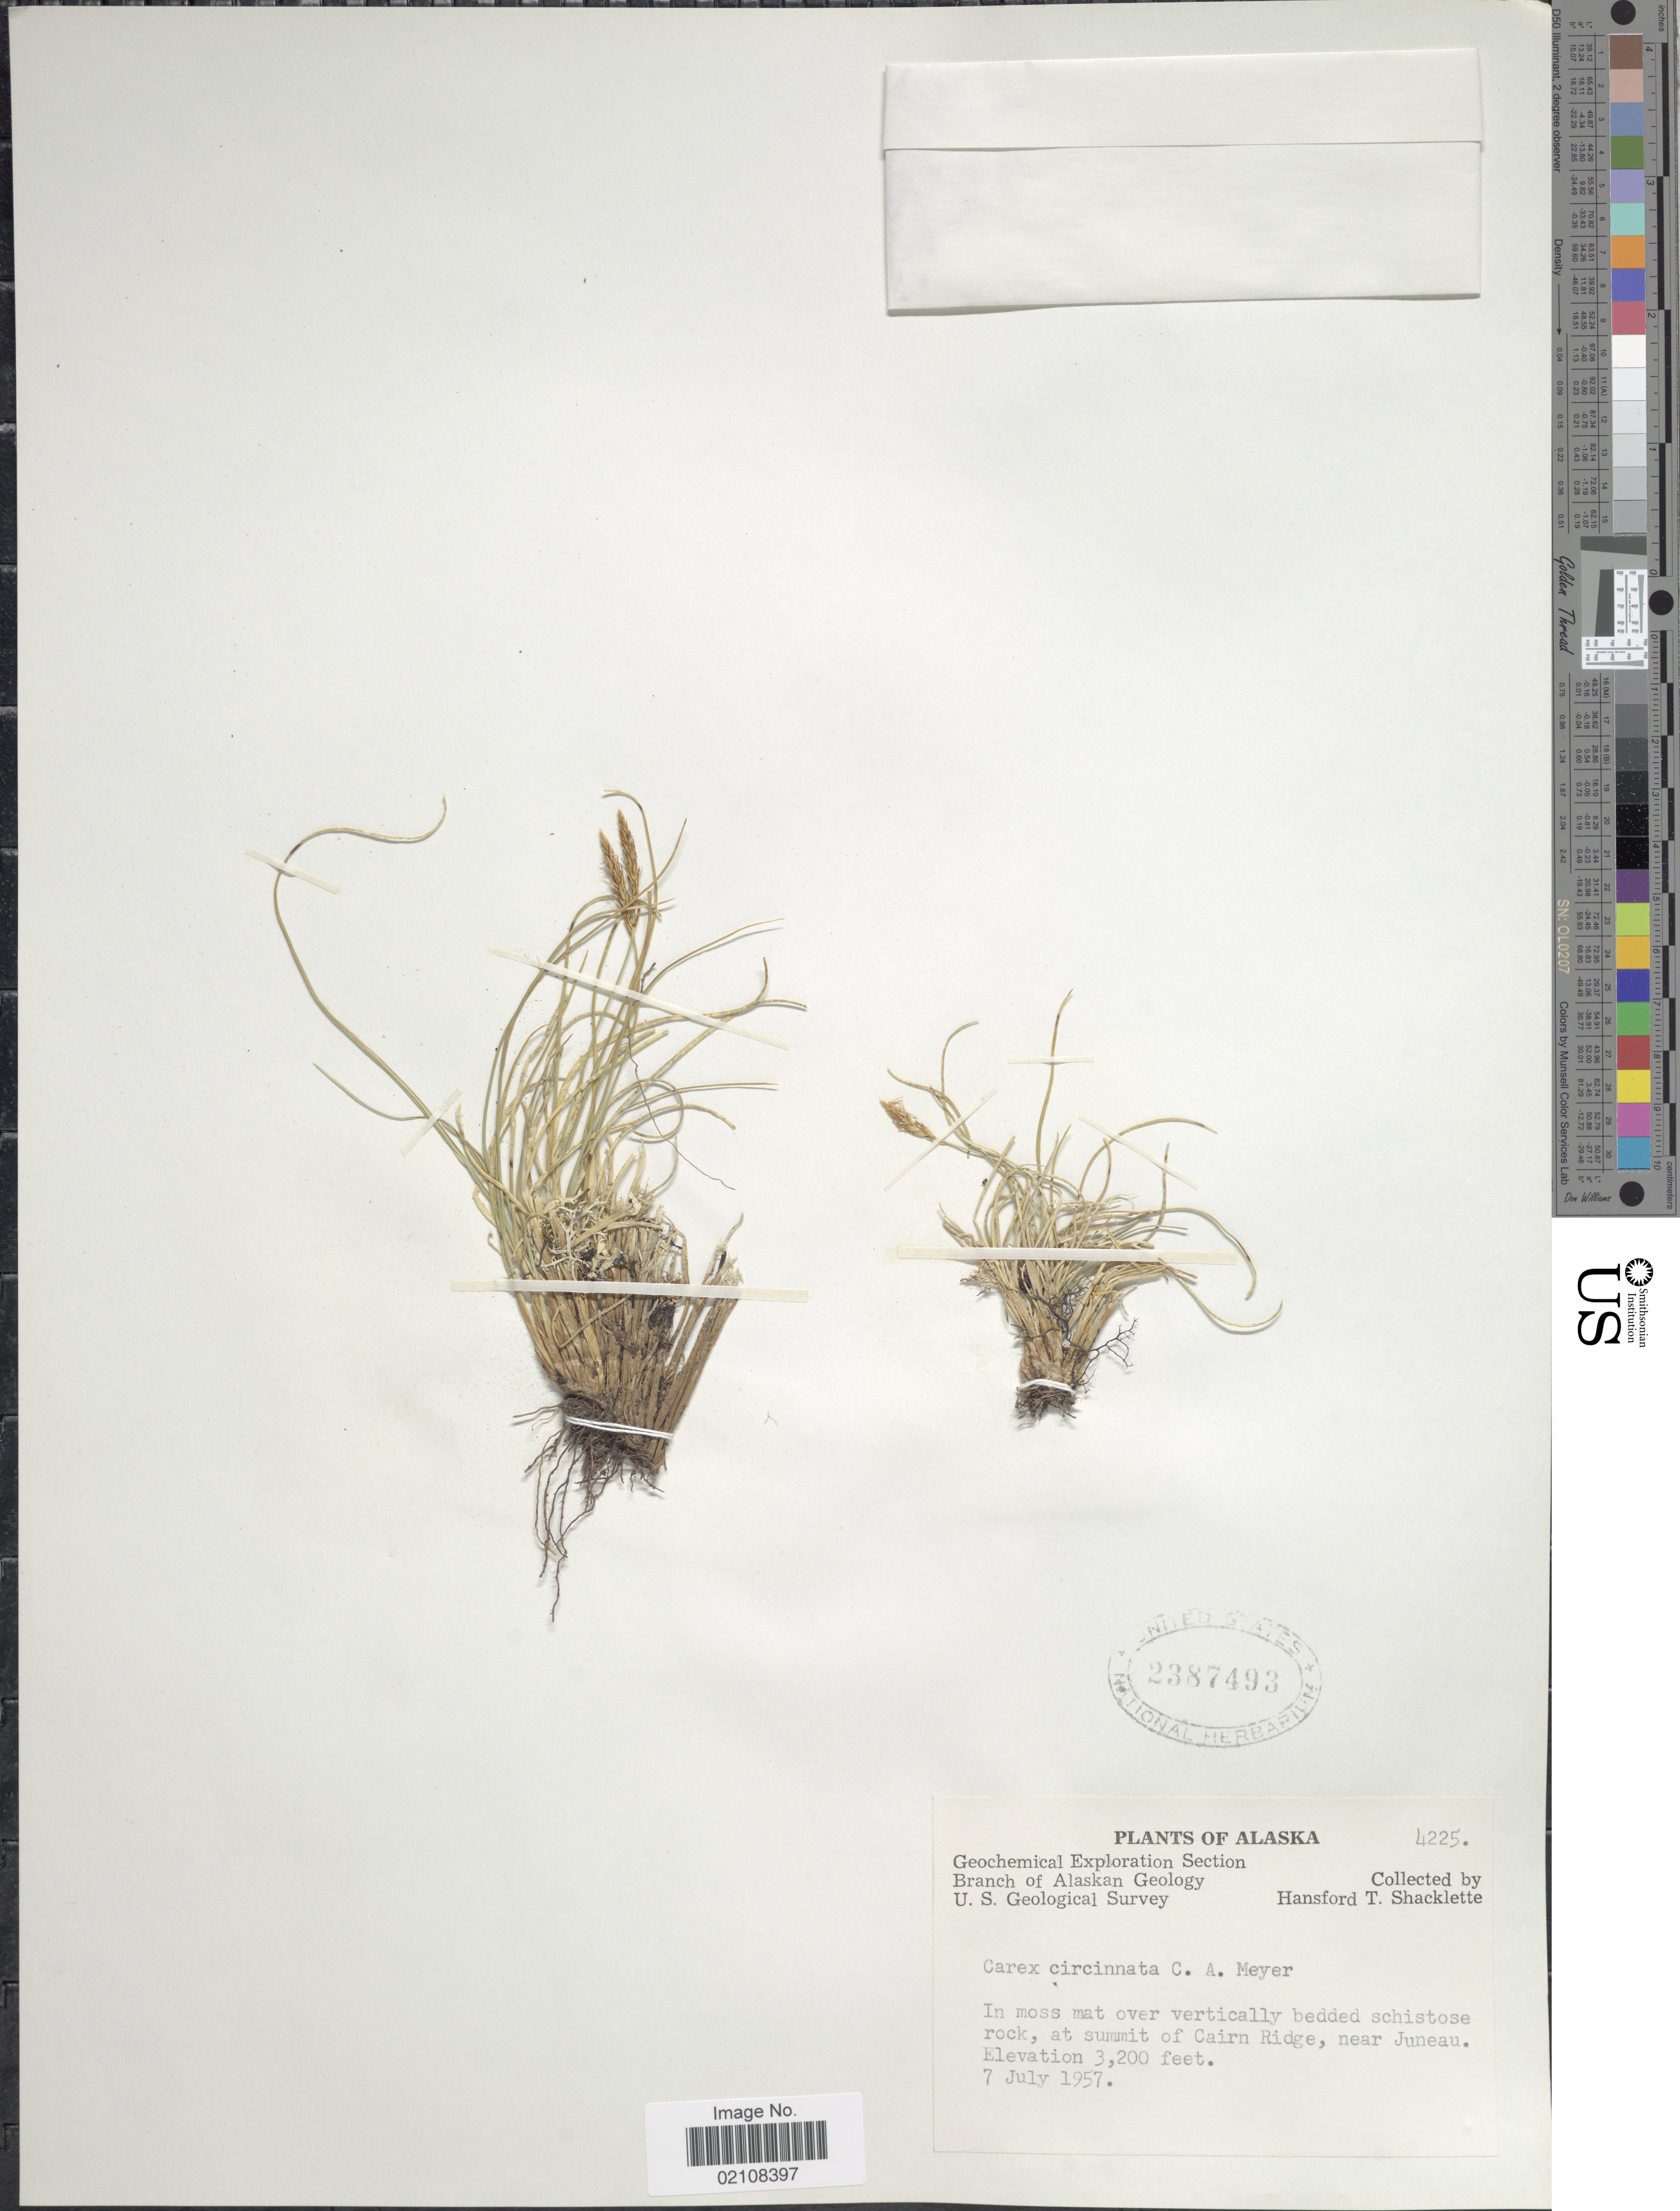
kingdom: Plantae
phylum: Tracheophyta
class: Liliopsida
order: Poales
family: Cyperaceae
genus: Carex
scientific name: Carex circinata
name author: C.A. Mey.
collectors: H. Shacklette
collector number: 4225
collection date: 1957-07-07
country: United States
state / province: Alaska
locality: In moss mat over vertically bedded schistose rock, at summit of Cairn Ridge, near Juneau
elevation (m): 975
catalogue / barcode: US 2387493